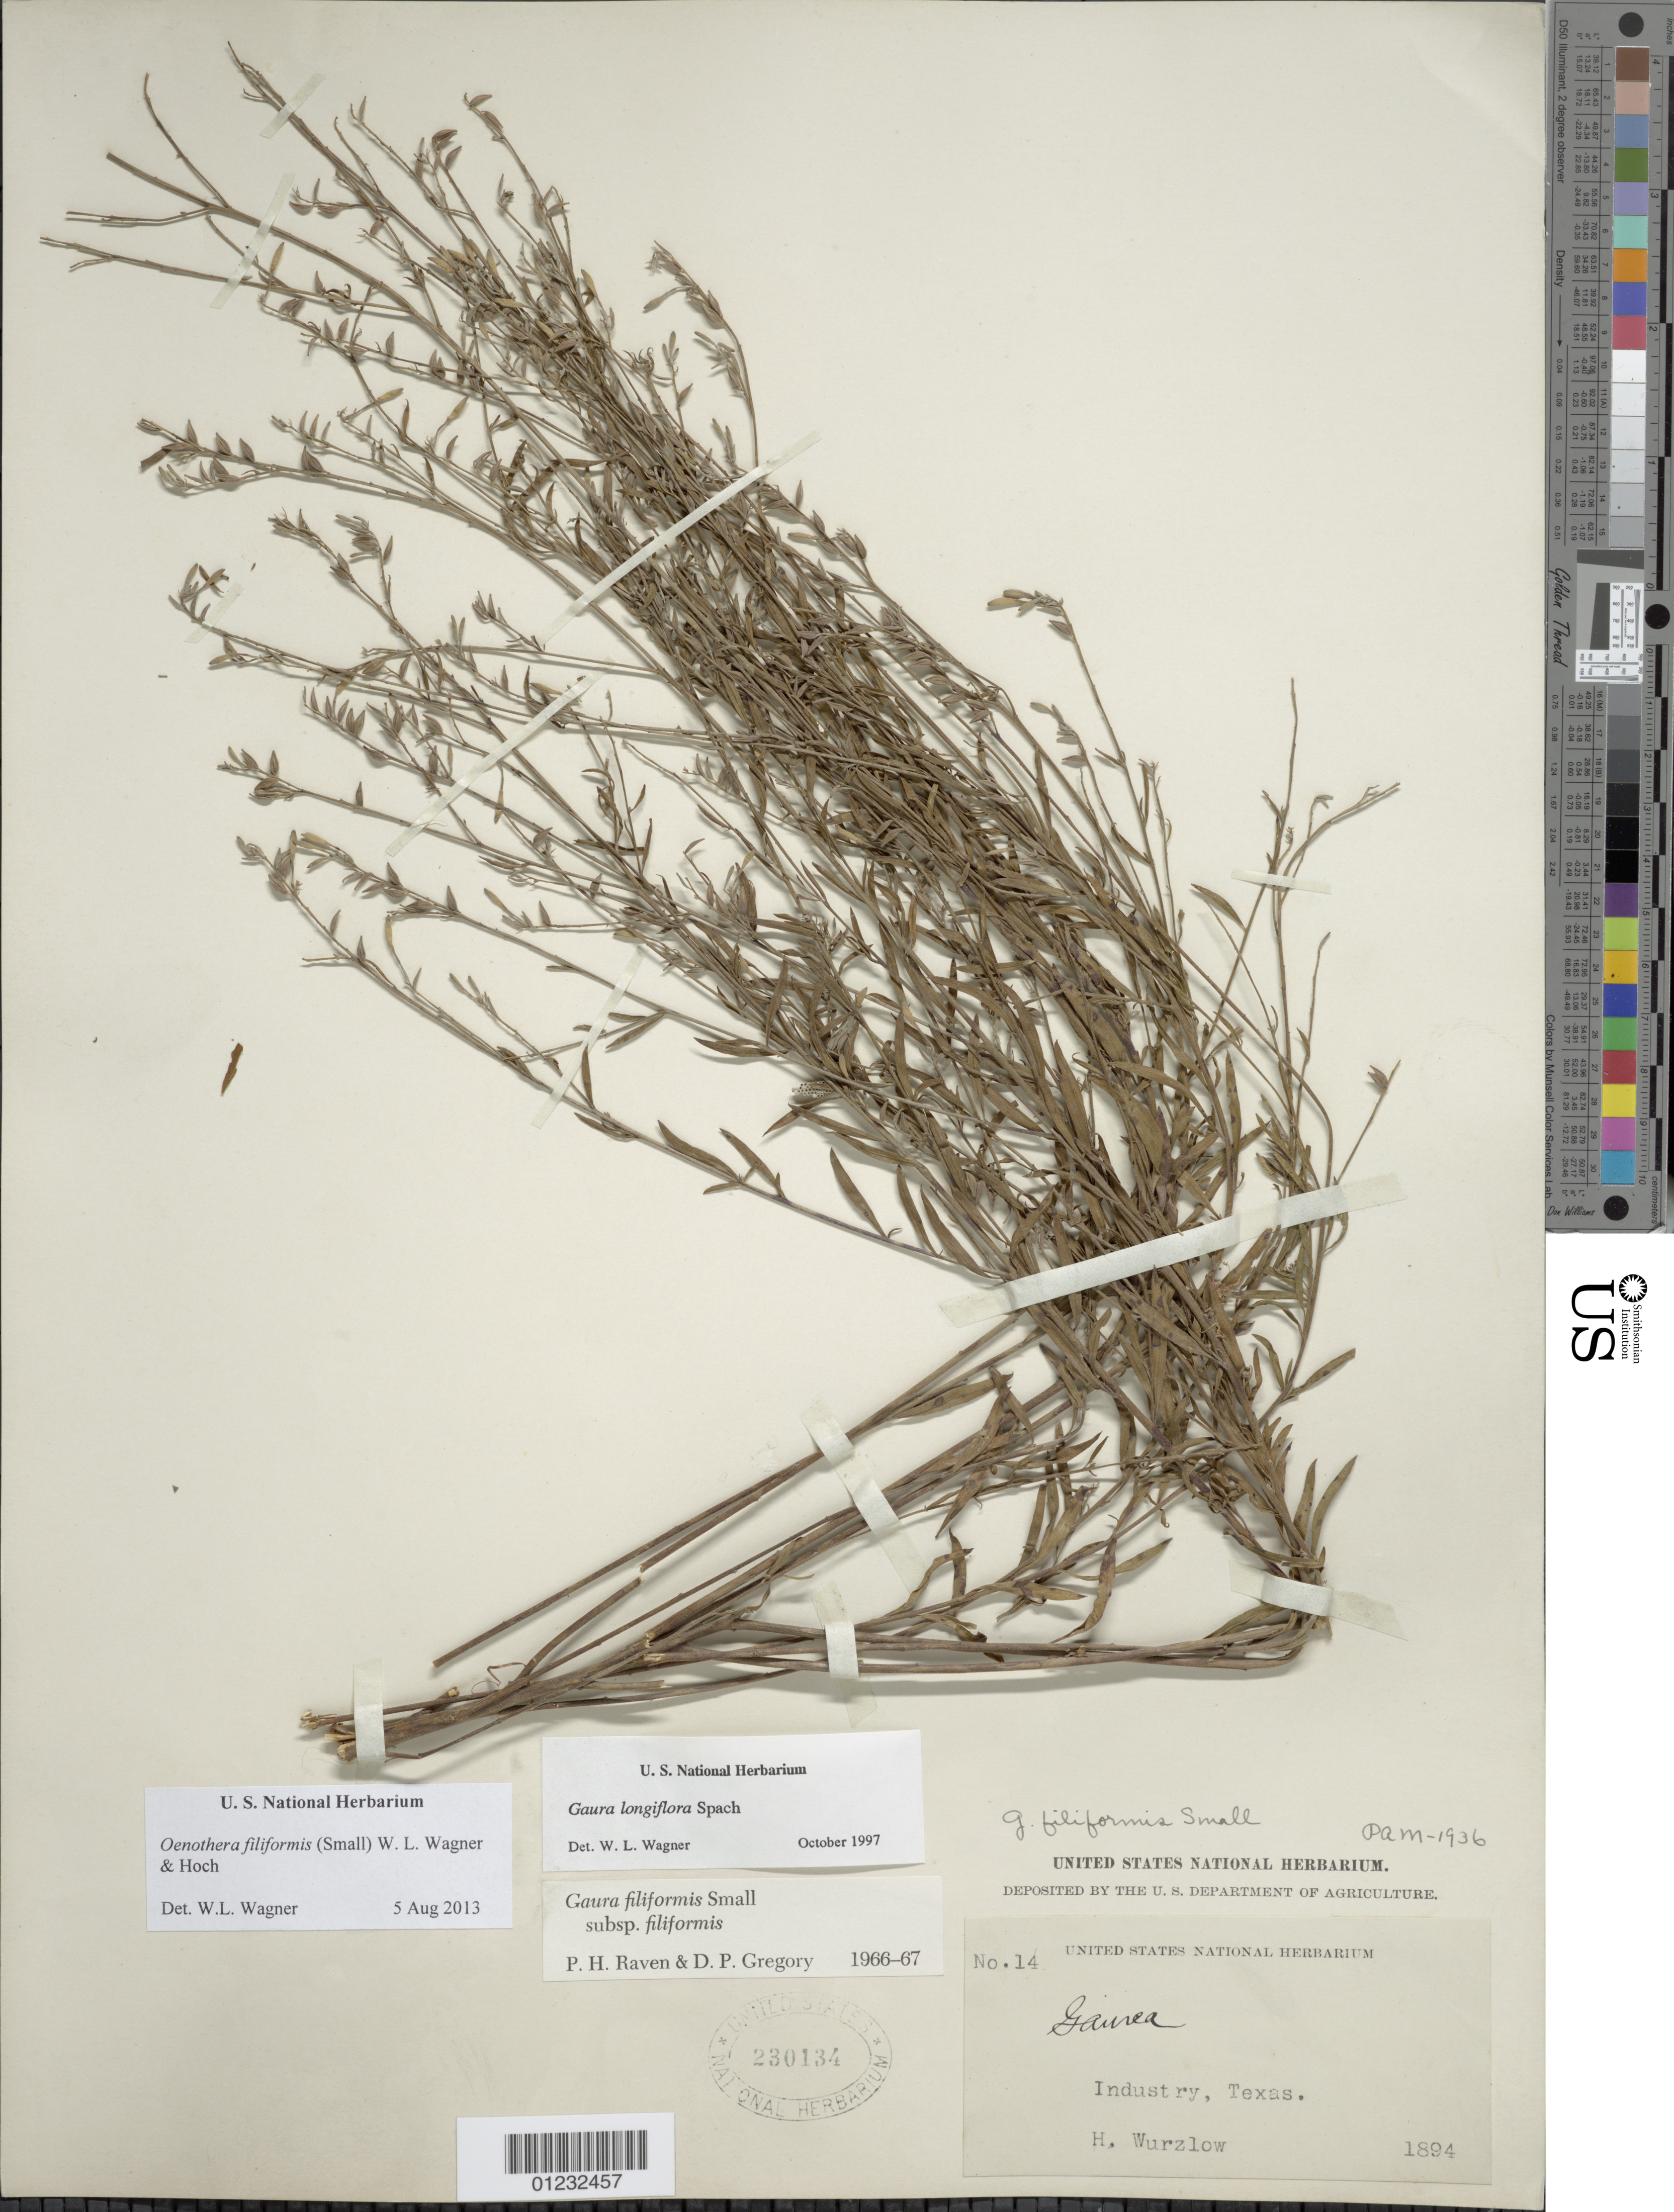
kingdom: Plantae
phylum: Tracheophyta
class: Magnoliopsida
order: Myrtales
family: Onagraceae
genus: Oenothera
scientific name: Oenothera filiformis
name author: (Small) W.L. Wagner & Hoch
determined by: Wagner, W. L., (BOT), Smithsonian Institution - National Museum of Natural History (UNITED STATES)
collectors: H. Wurzlow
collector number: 14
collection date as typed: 1894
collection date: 1894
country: United States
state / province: Texas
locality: Industry.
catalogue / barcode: US 230134